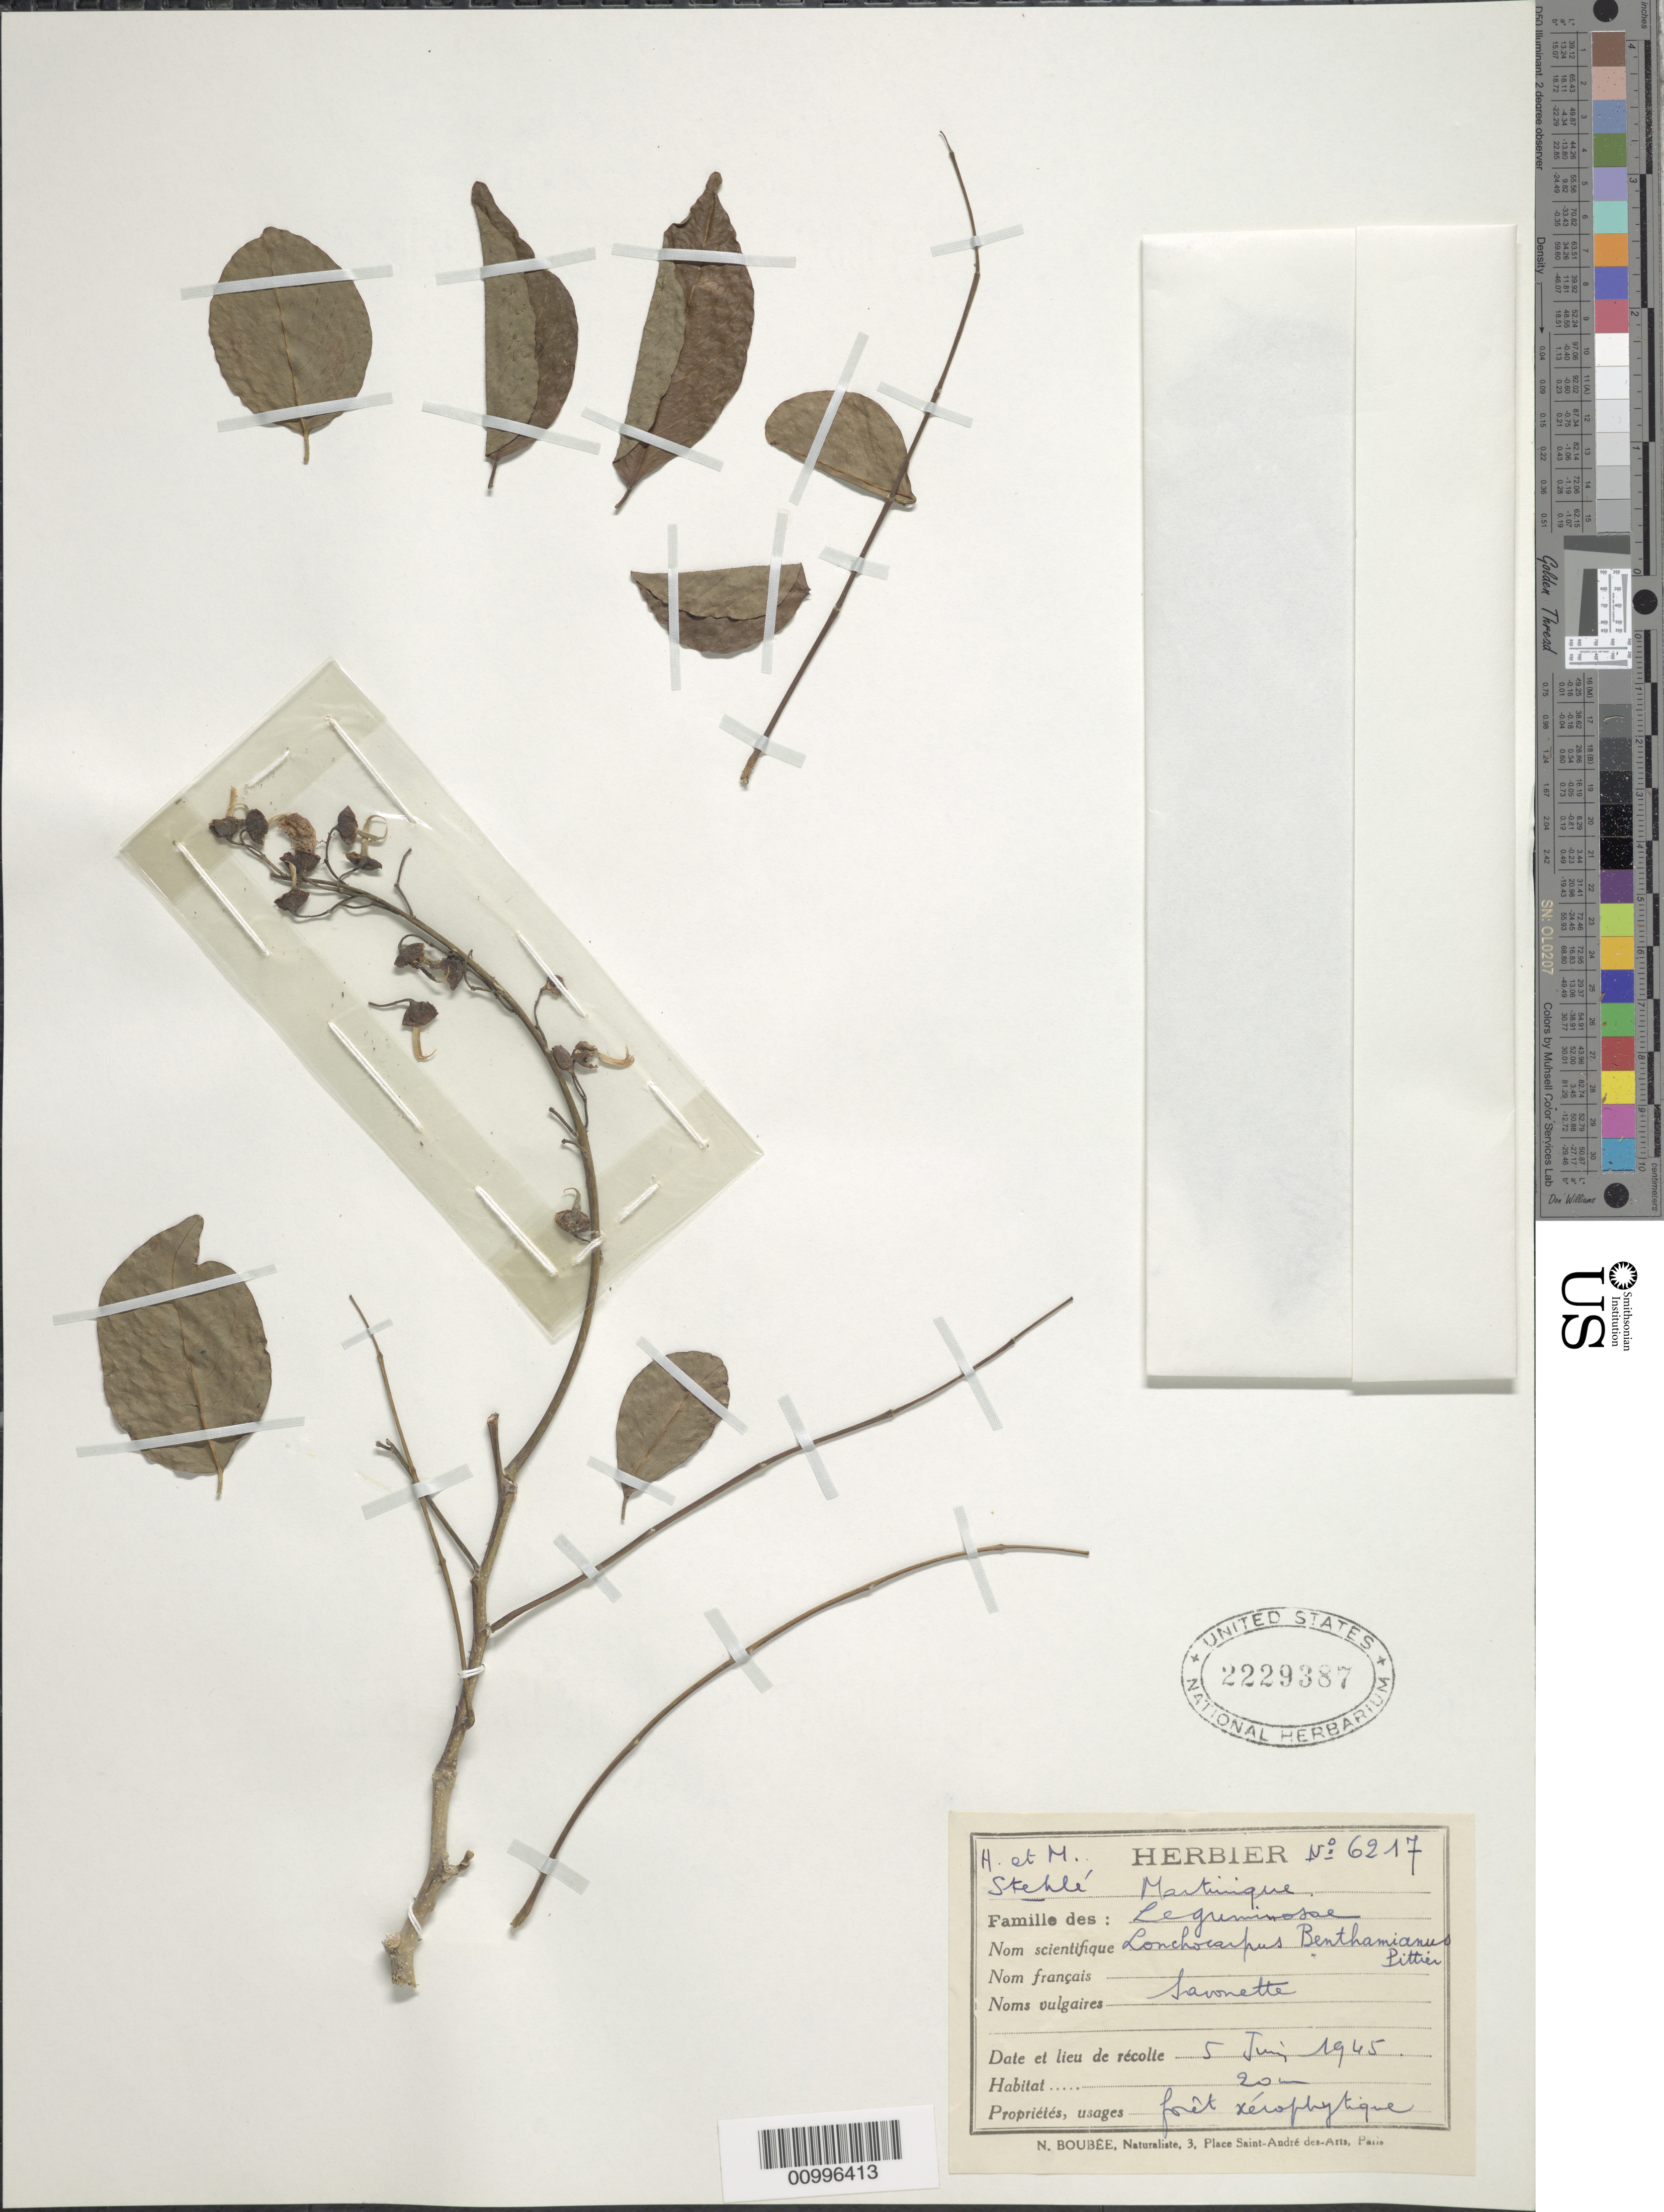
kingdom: Plantae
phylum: Tracheophyta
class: Magnoliopsida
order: Fabales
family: Fabaceae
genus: Lonchocarpus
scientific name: Lonchocarpus violaceus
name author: (Jacq.) DC.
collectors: H. Stehlé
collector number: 6217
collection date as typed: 05 Jun 1945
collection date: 1945-06-05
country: Martinique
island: Martinique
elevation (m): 20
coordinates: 0 N, 0 E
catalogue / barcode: US 2229387